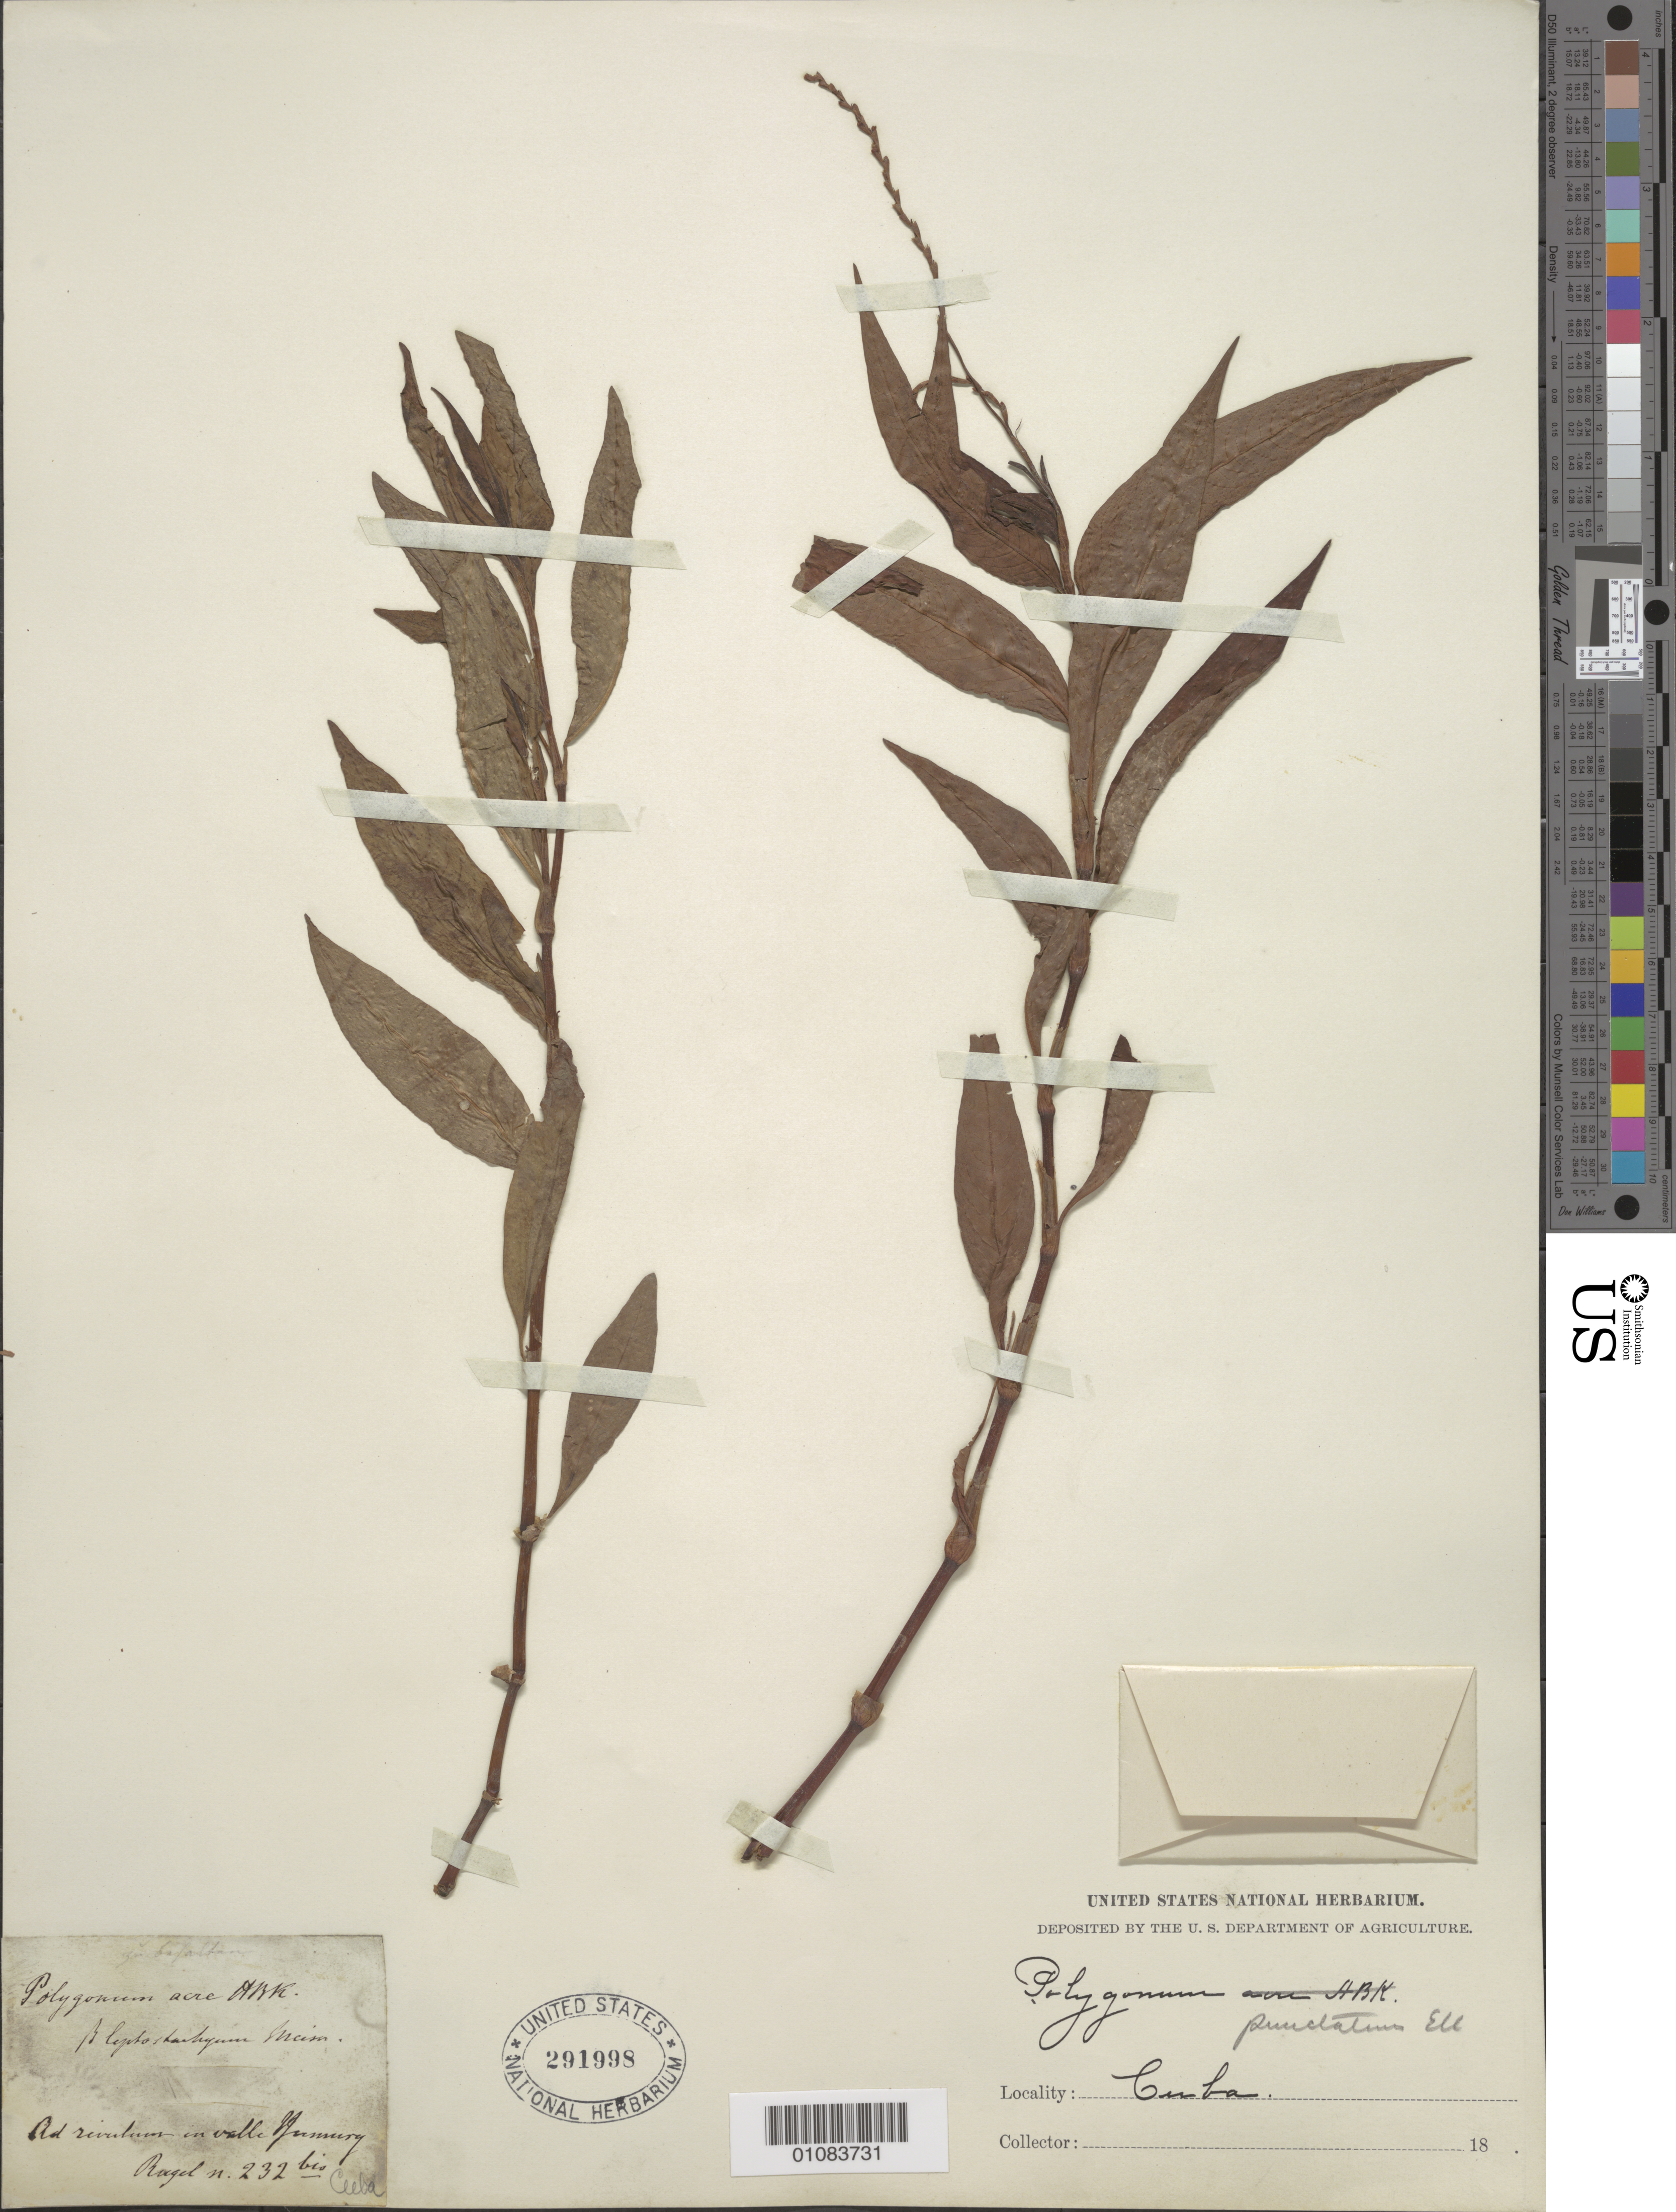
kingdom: Plantae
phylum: Tracheophyta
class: Magnoliopsida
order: Caryophyllales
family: Polygonaceae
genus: Polygonum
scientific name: Polygonum punctatum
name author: Elliott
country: Cuba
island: Cuba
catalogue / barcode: US 291998